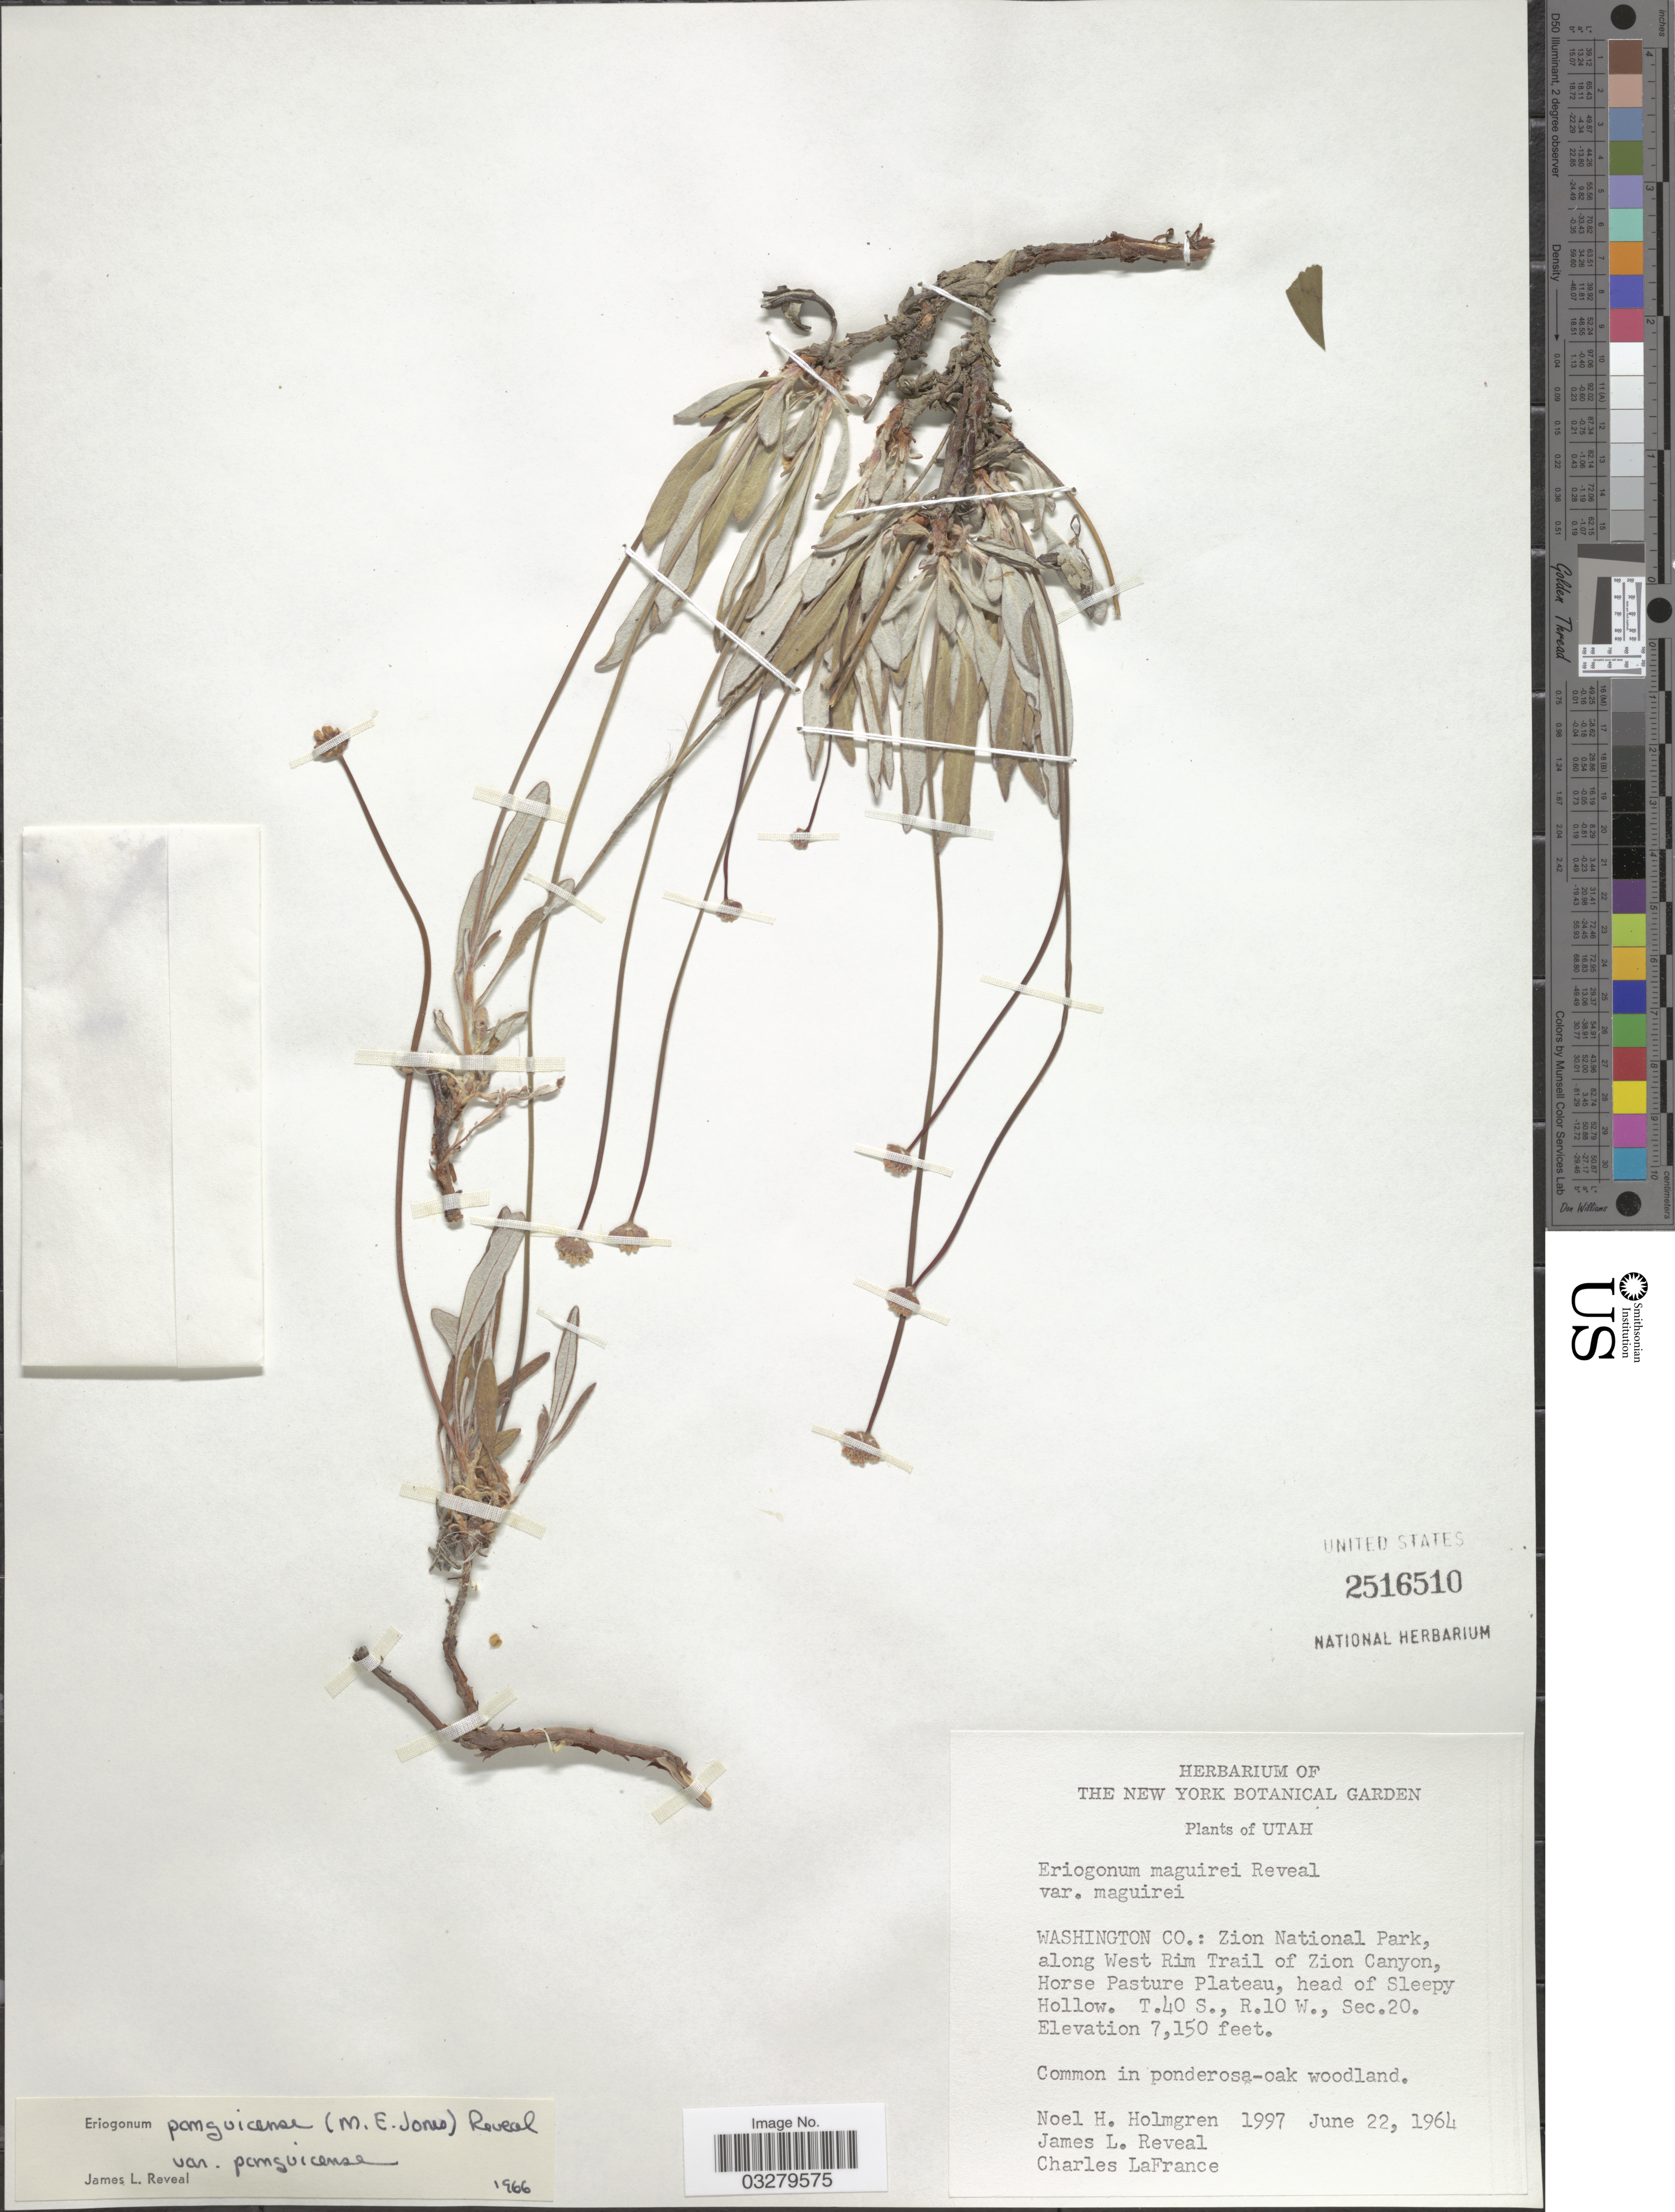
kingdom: Plantae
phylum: Tracheophyta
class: Magnoliopsida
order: Caryophyllales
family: Polygonaceae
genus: Eriogonum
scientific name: Eriogonum panguicense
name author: (M.E. Jones) Reveal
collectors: N. H. Holmgren, J. L. Reveal & C. LaFrance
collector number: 1997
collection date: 1964-06-22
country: United States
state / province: Utah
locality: Washington Co.: Zion National Park, along West Rim Trail of Zion Canyon, Horse Pasture Plateau, head of Sleepy Hollow. T.40 S., R.10 W., Sec.20.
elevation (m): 2179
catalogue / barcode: US 2516510